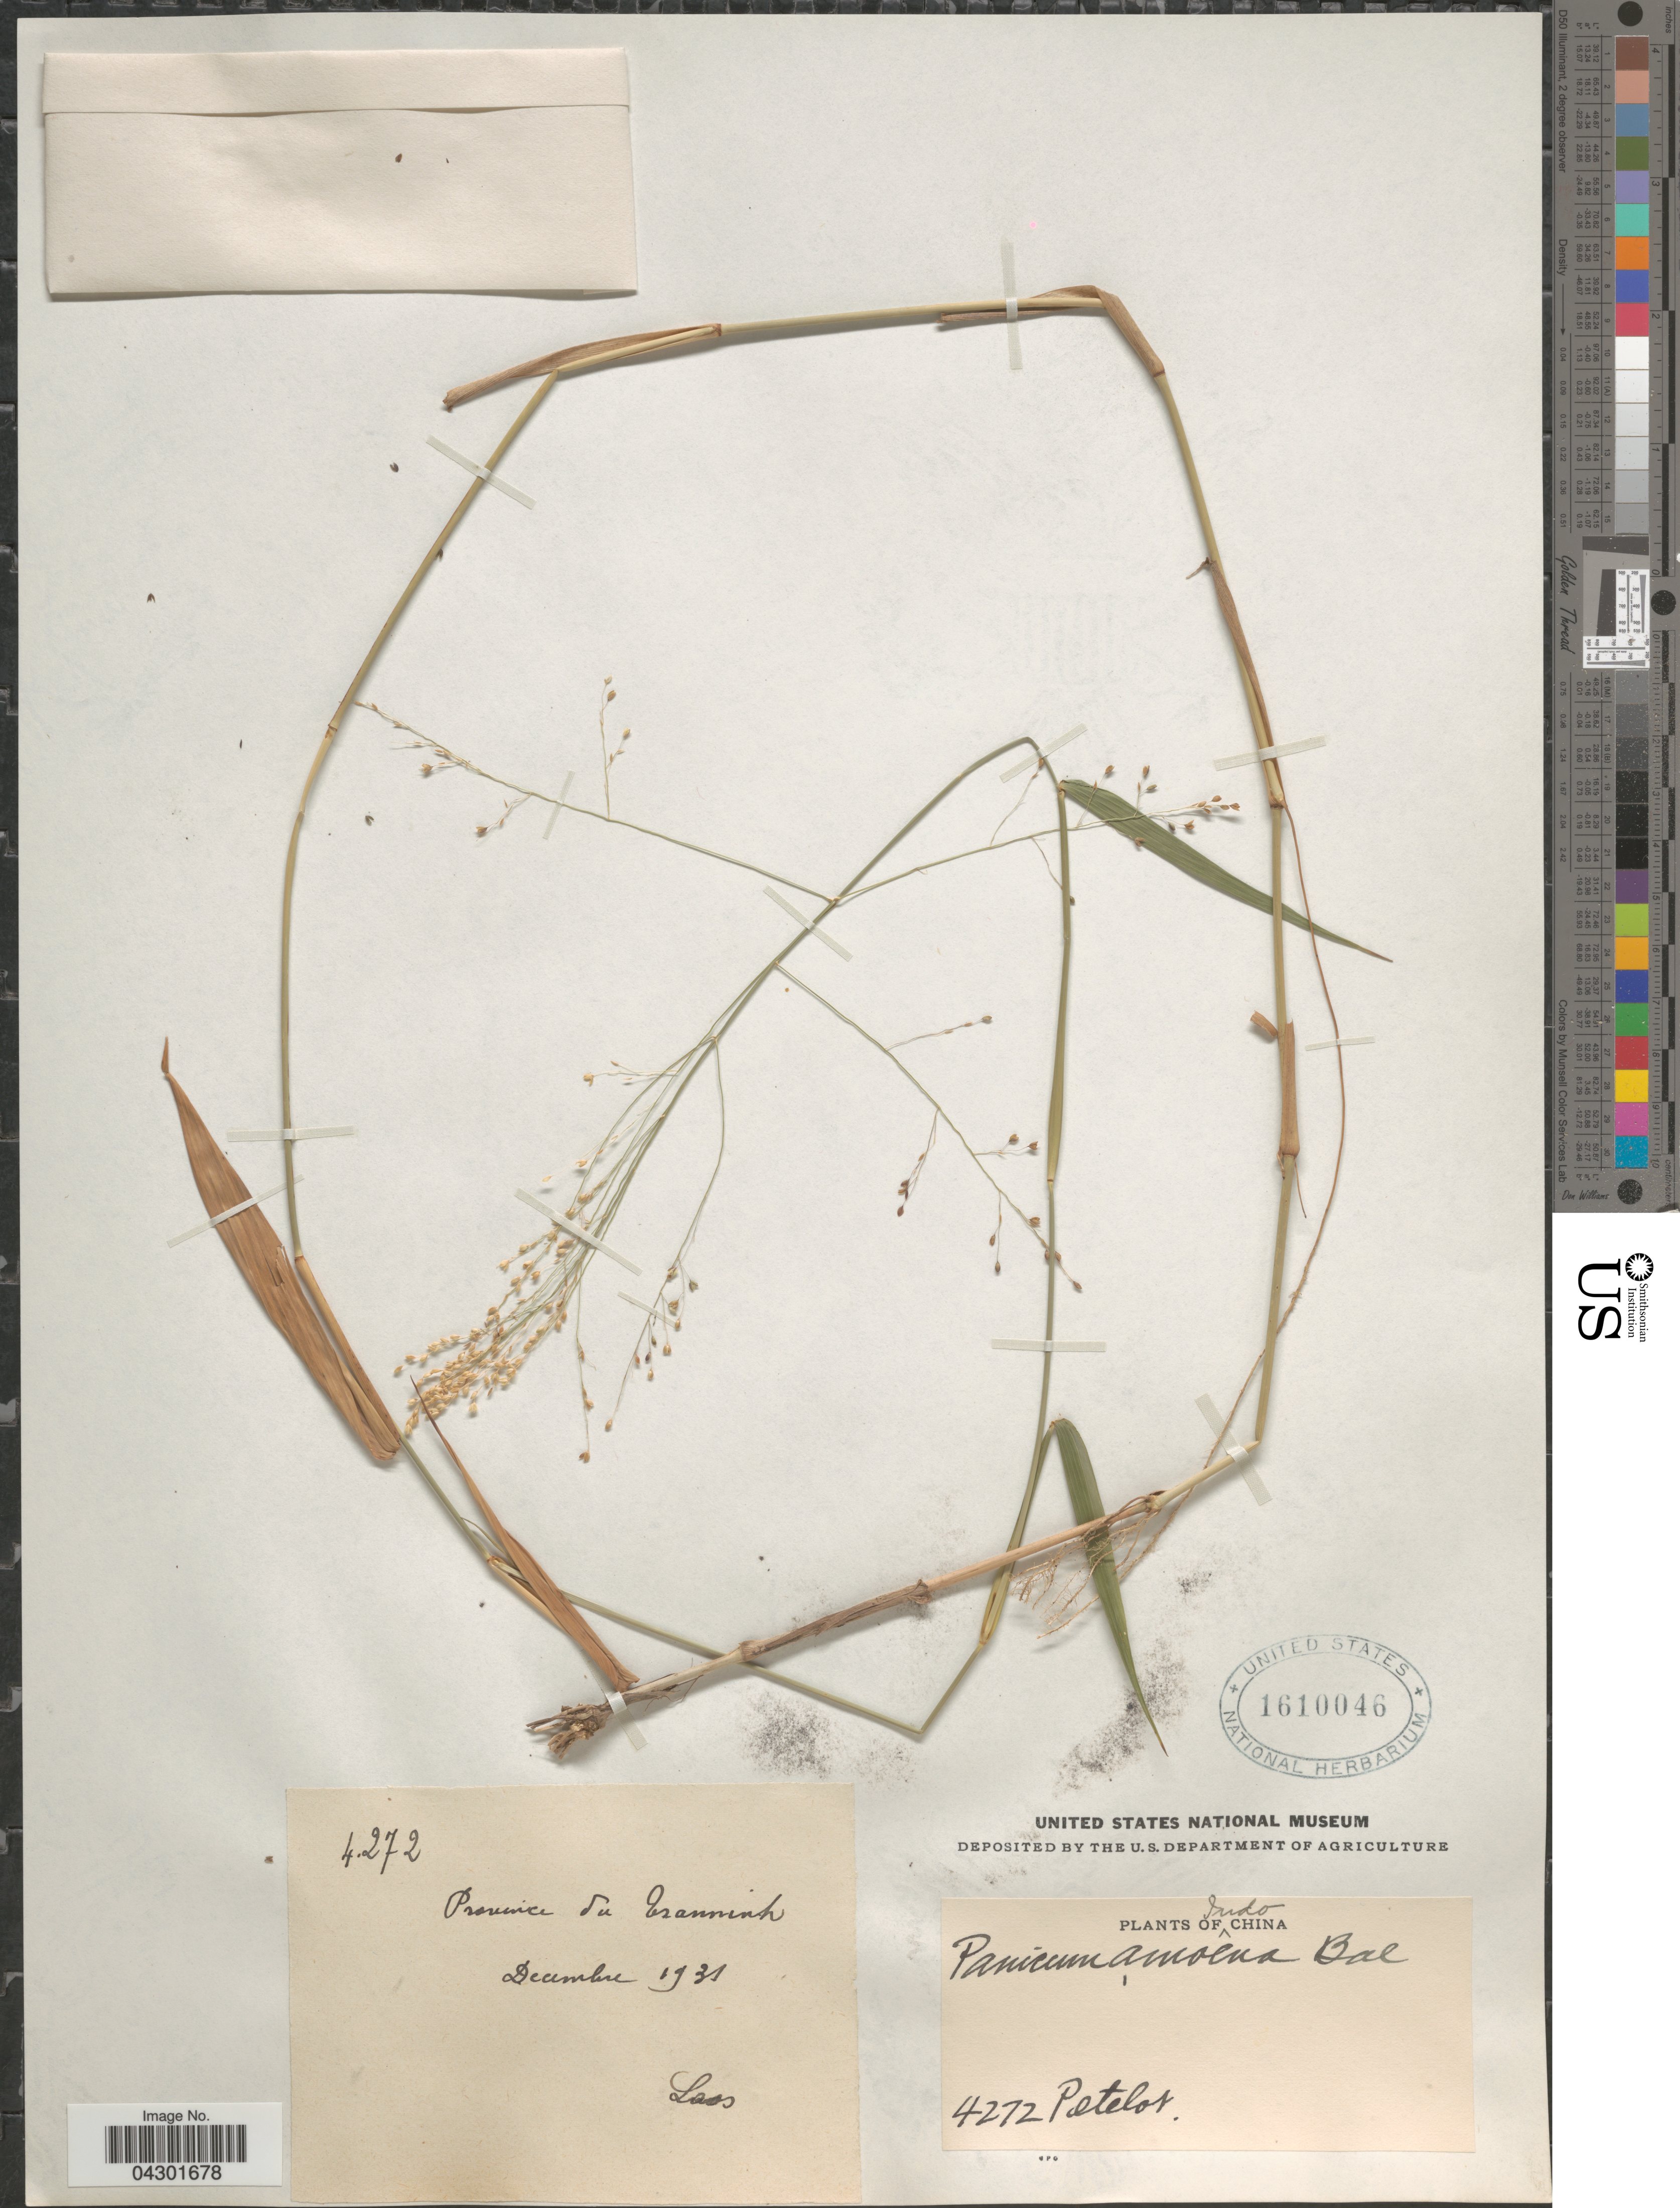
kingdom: Plantae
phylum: Tracheophyta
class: Liliopsida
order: Poales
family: Poaceae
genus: Panicum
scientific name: Panicum amoenum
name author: Balansa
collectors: Pételot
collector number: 4272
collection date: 1931-12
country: Laos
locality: Indochina. Province du Tranvinh.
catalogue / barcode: US 1610046